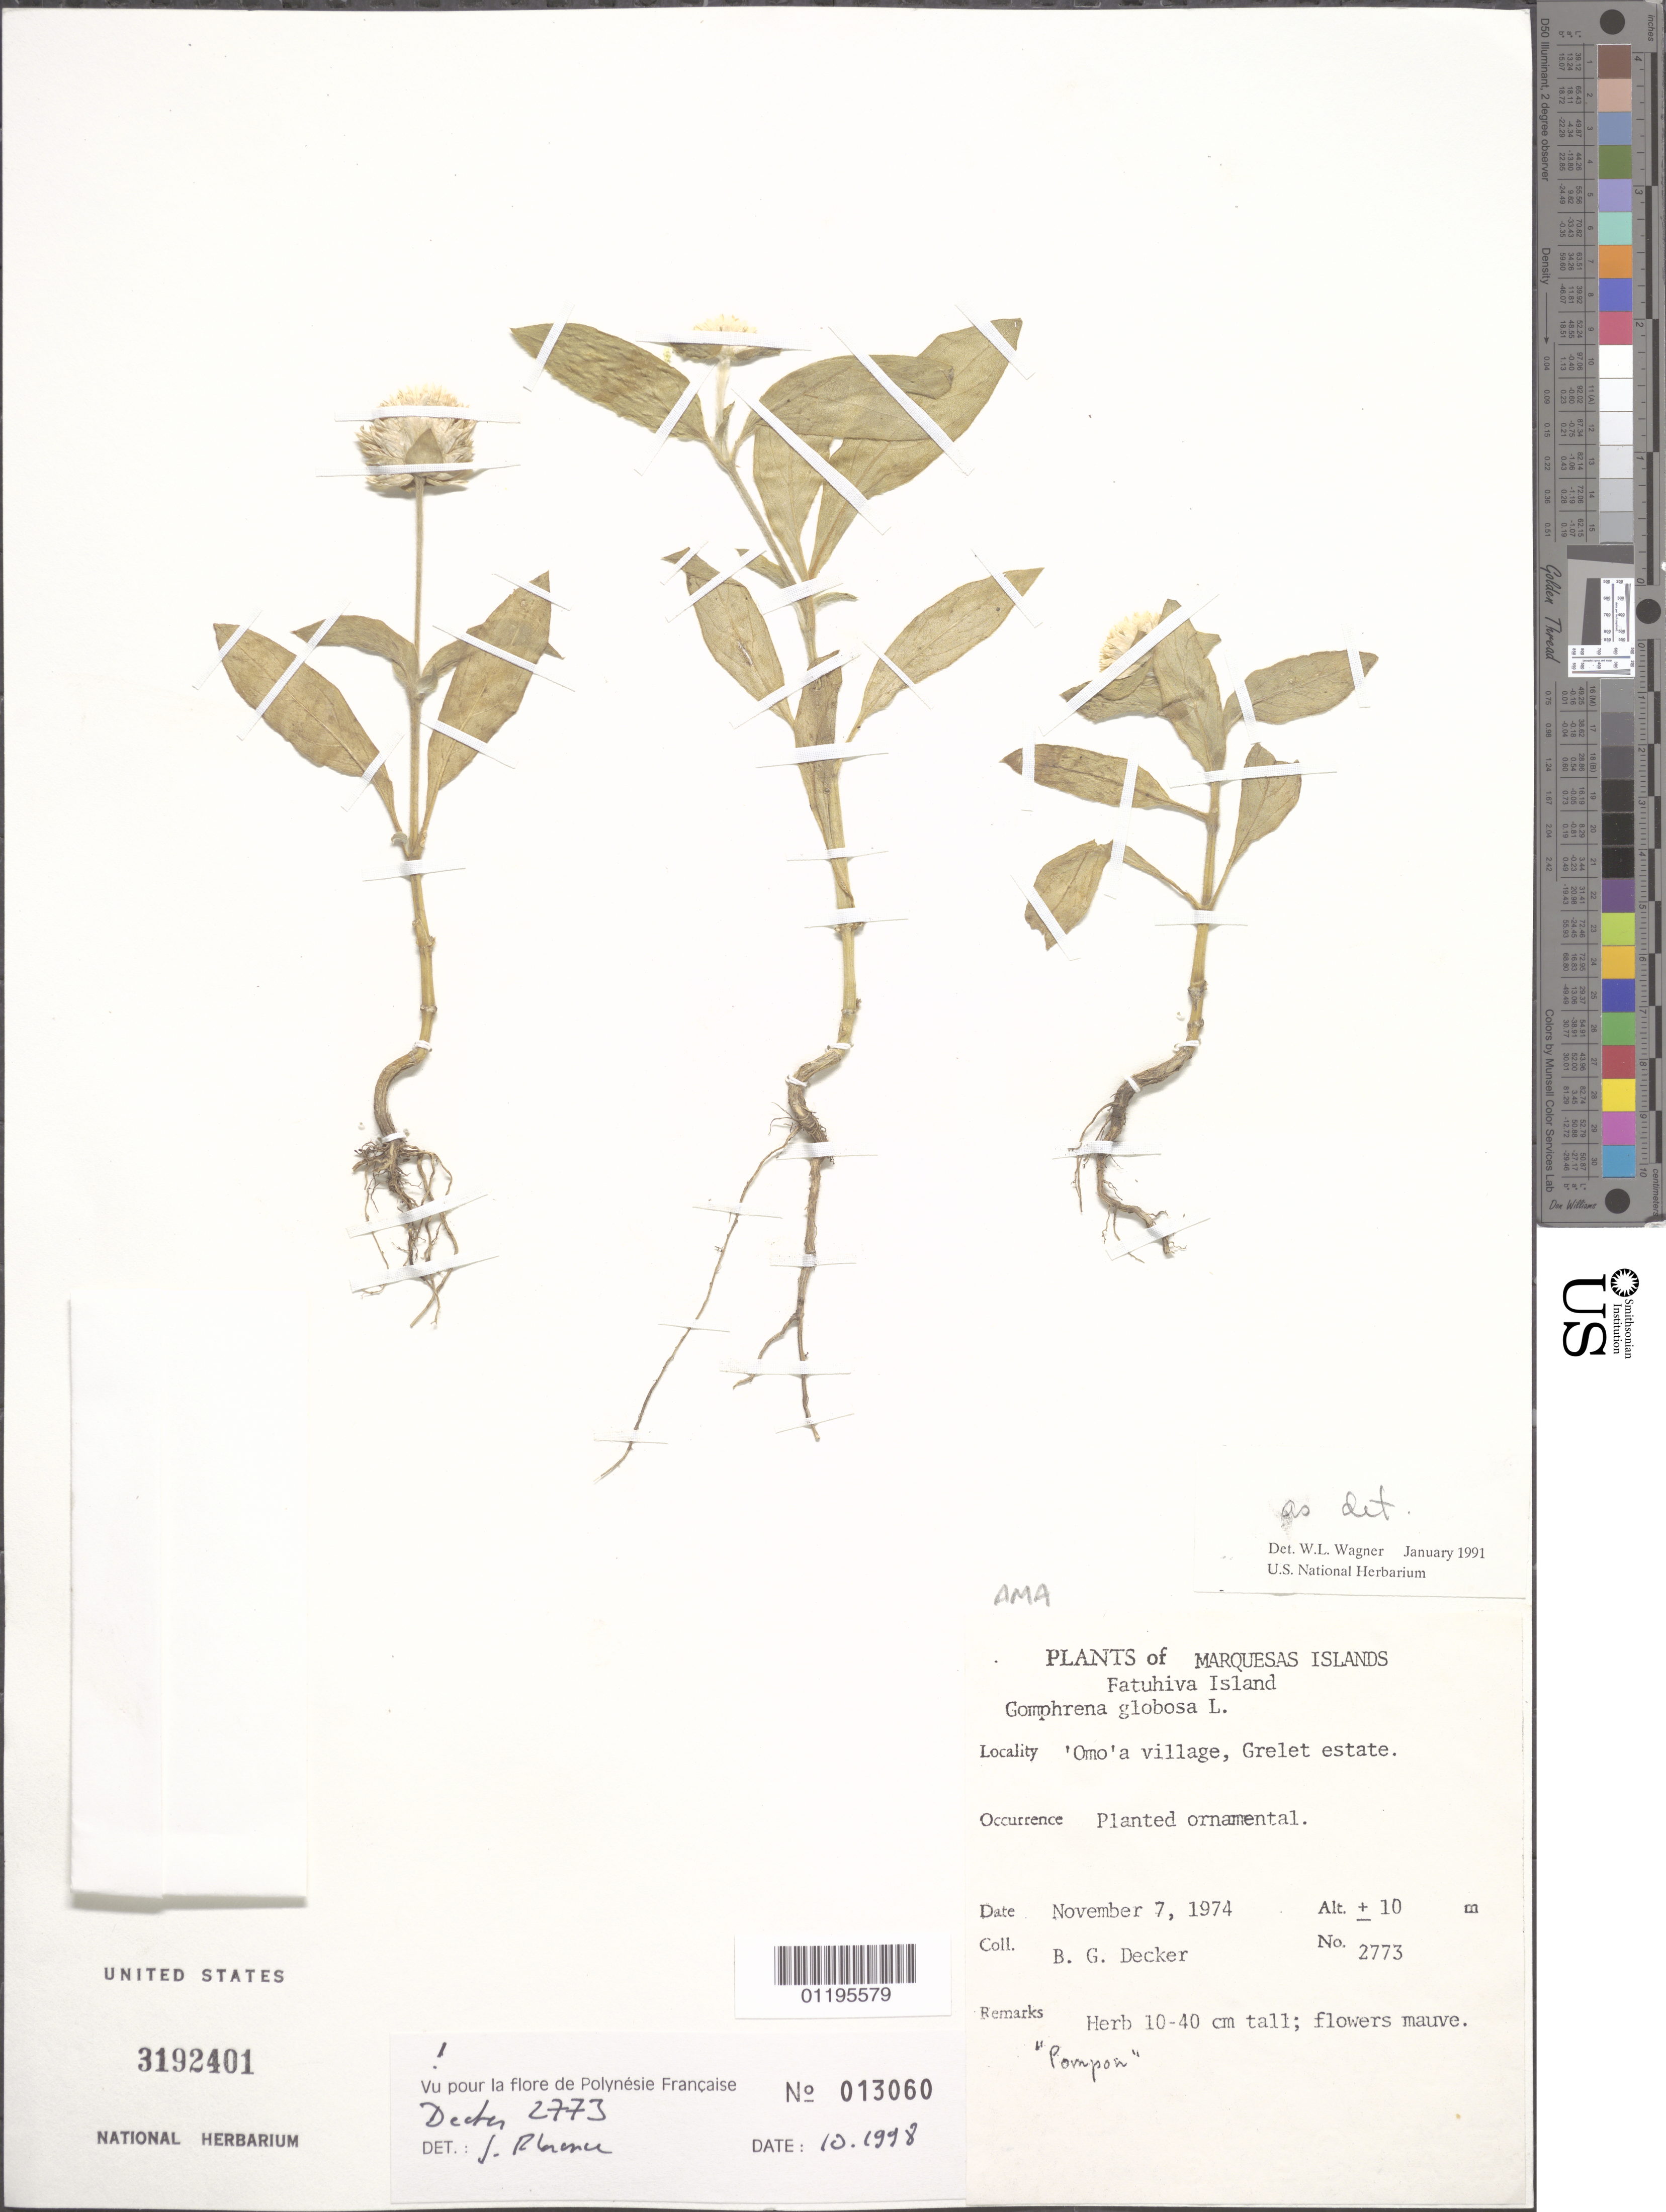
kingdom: Plantae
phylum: Tracheophyta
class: Magnoliopsida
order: Caryophyllales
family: Amaranthaceae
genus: Gomphrena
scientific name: Gomphrena globosa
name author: L.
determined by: Wagner, W. L., (BOT), Smithsonian Institution - National Museum of Natural History (UNITED STATES)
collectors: B. G. Decker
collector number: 2773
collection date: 1974-11-07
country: French Polynesia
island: Fatu Hiva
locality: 'Omo'a village, Grelet estate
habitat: Planted ornamental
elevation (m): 10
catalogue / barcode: US 3192401